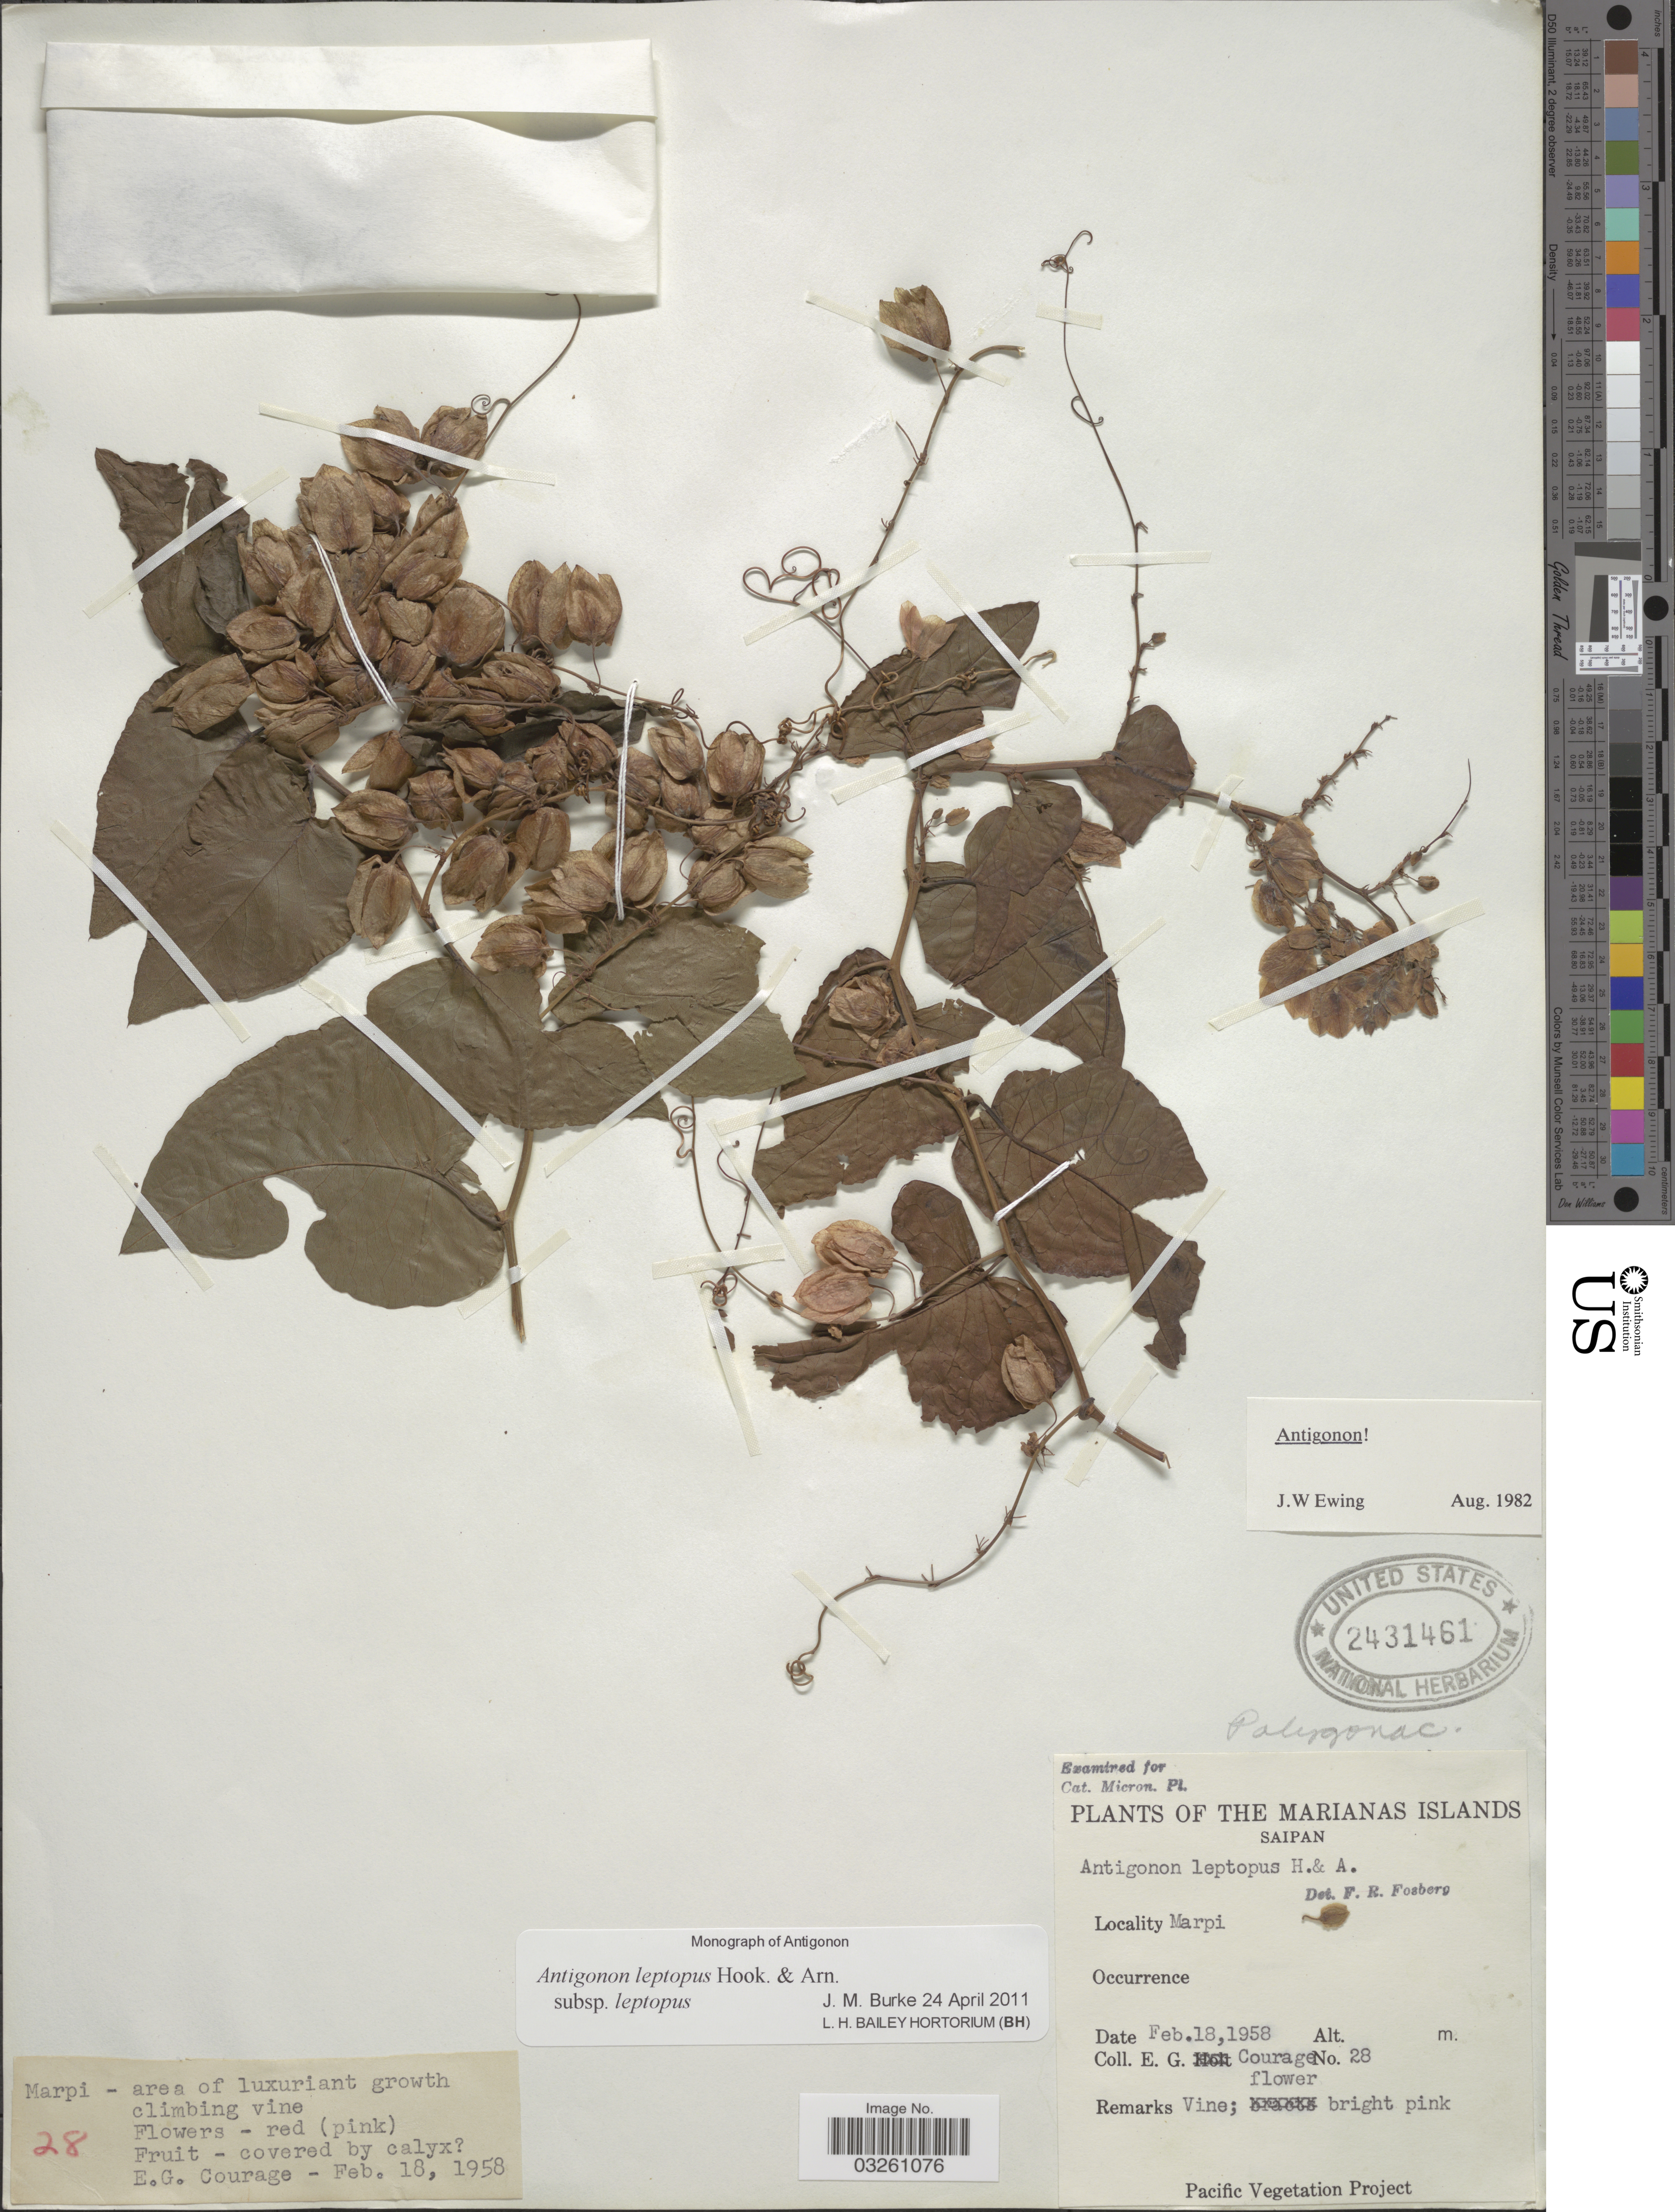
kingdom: Plantae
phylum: Tracheophyta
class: Magnoliopsida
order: Caryophyllales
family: Polygonaceae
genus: Antigonon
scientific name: Antigonon leptopus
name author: Hook. & Arn.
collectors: E. Courage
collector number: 28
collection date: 1958-02-18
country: Northern Mariana Islands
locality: The Marianas Islands. Saipan. Maripi.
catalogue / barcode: US 2431461